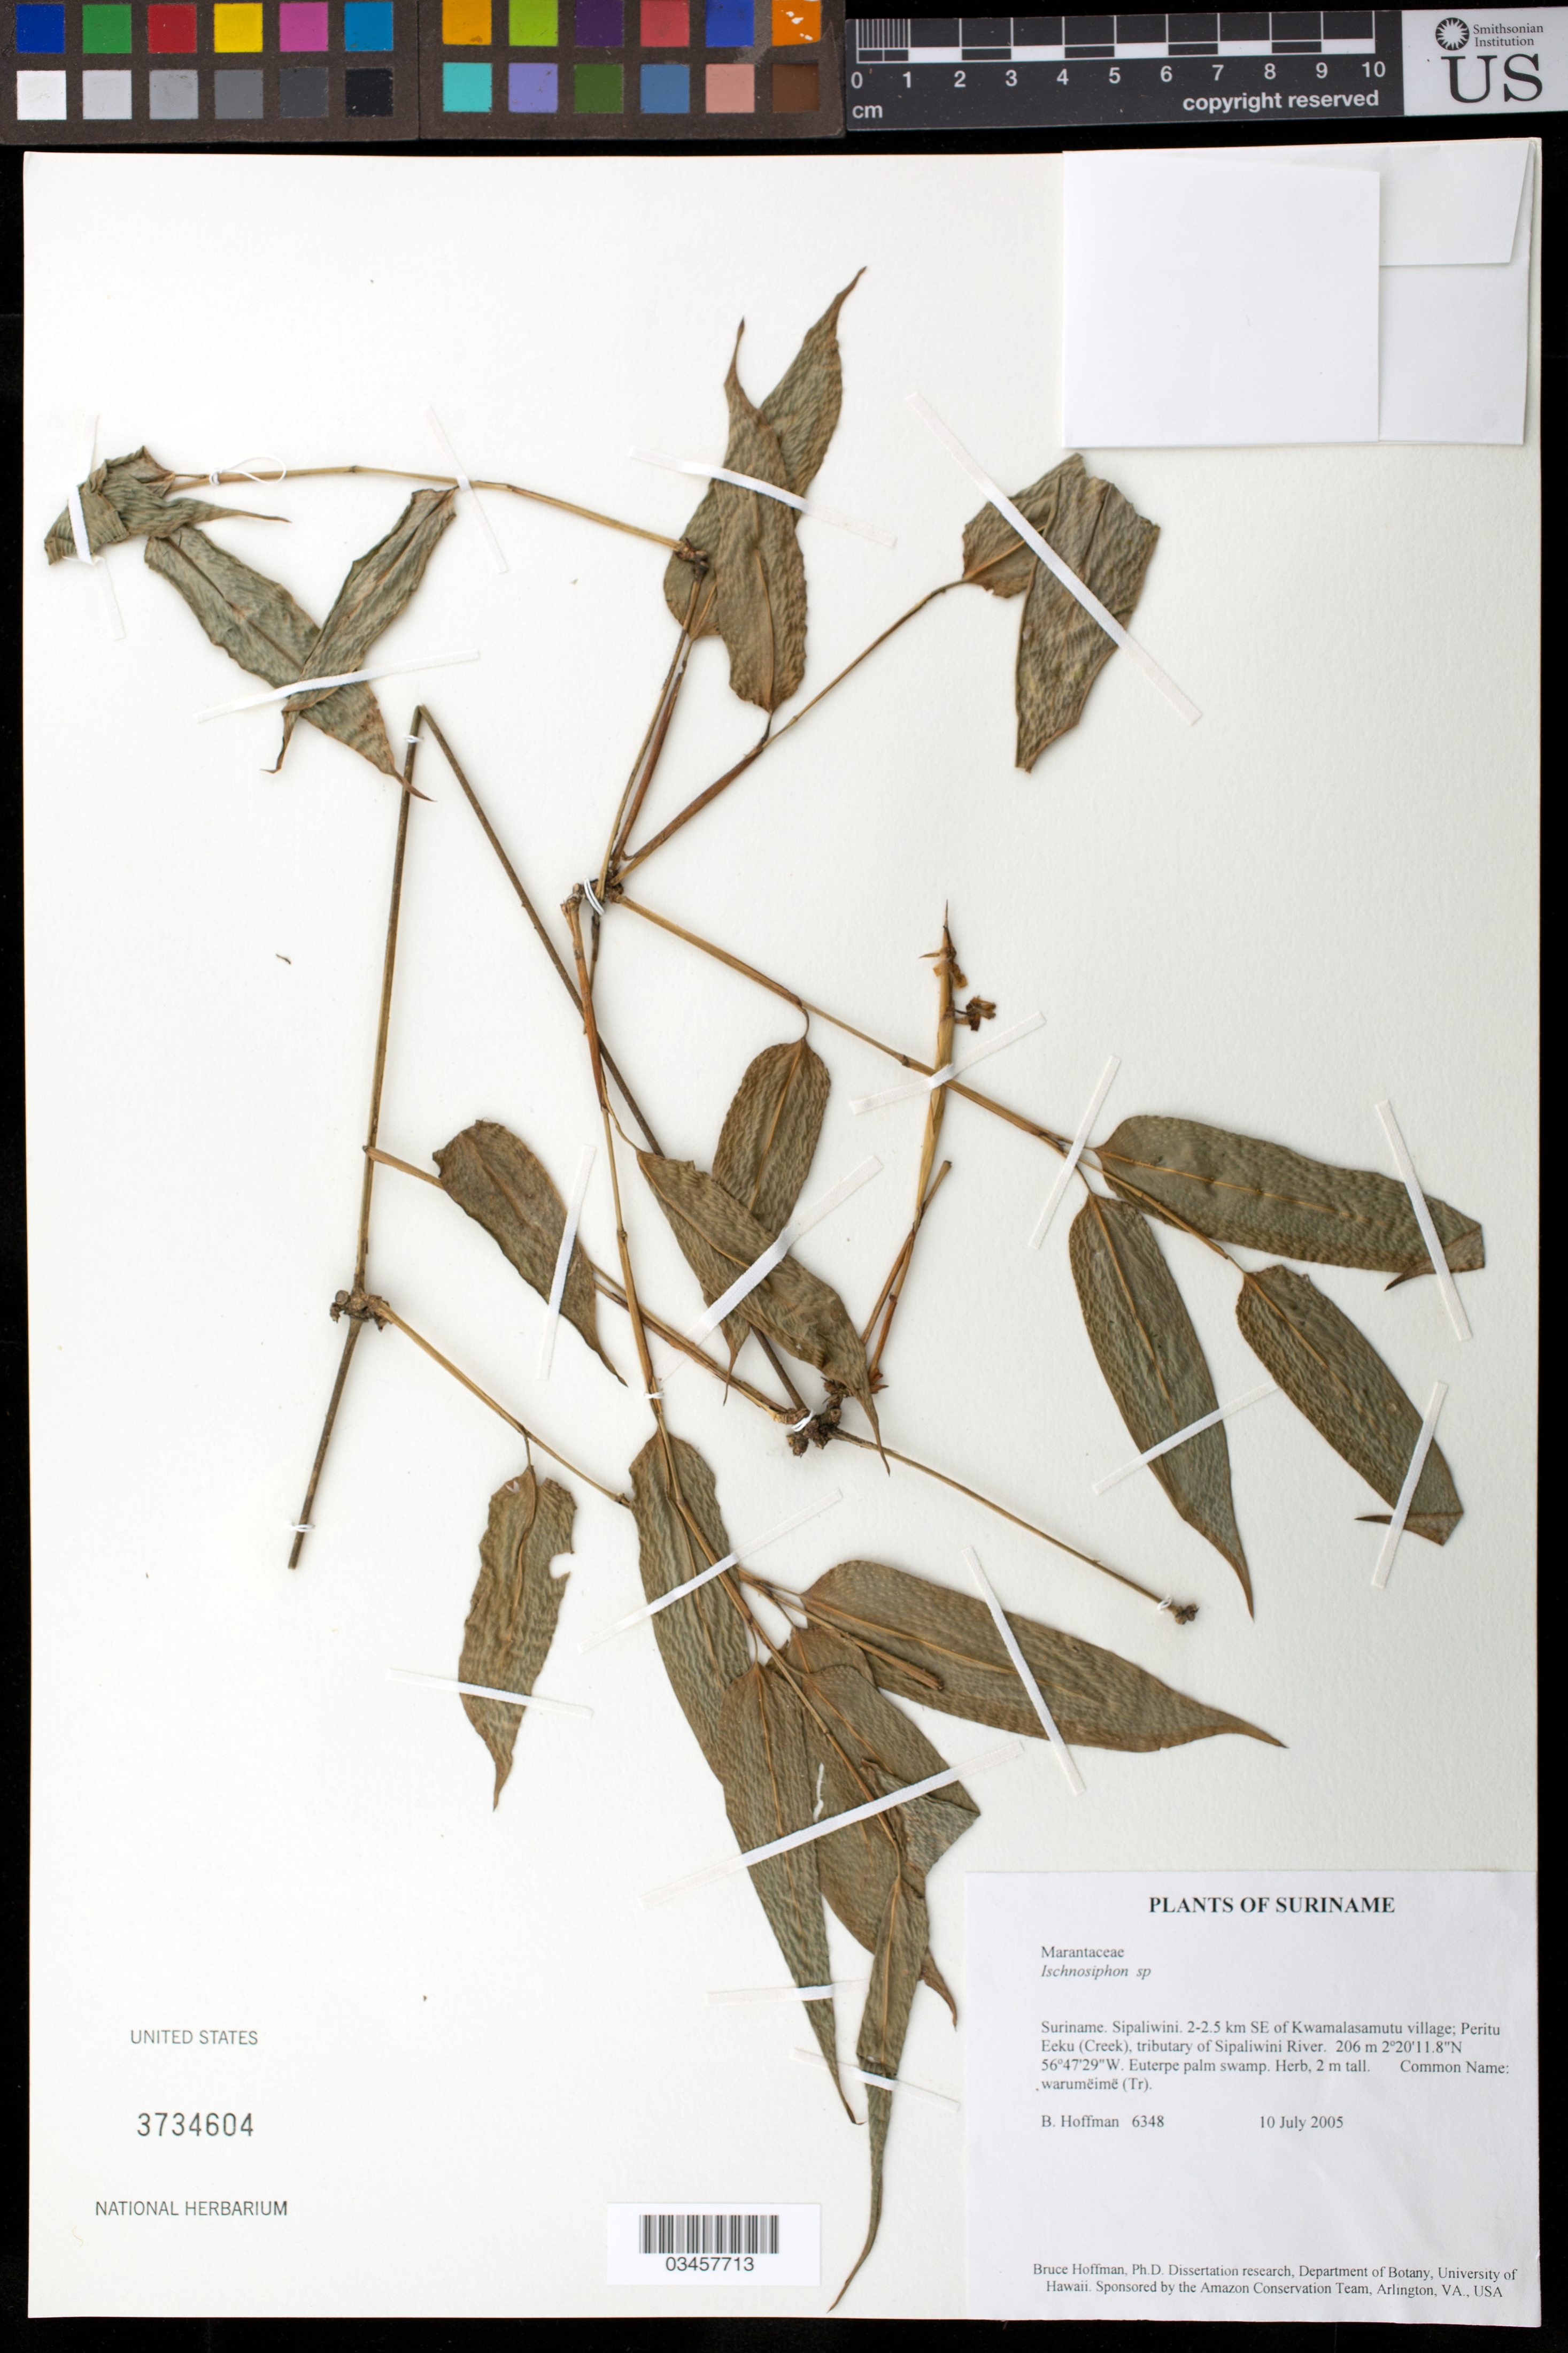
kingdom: Plantae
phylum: Tracheophyta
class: Liliopsida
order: Zingiberales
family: Marantaceae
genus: Ischnosiphon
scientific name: Ischnosiphon sp.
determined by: Kelloff, Carol L., (US), Smithsonian Institution - National Museum of Natural History (UNITED STATES)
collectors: B. Hoffman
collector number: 6348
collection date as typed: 10 July 2005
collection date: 2005-07-10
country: Suriname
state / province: Sipaliwini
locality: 2-2.5 km SE of Kwamalasamutu village; Peritu Eeku (Creek), tributary of Sipaliwini River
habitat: Euterpe palm swamp.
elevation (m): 206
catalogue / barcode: US 3734604